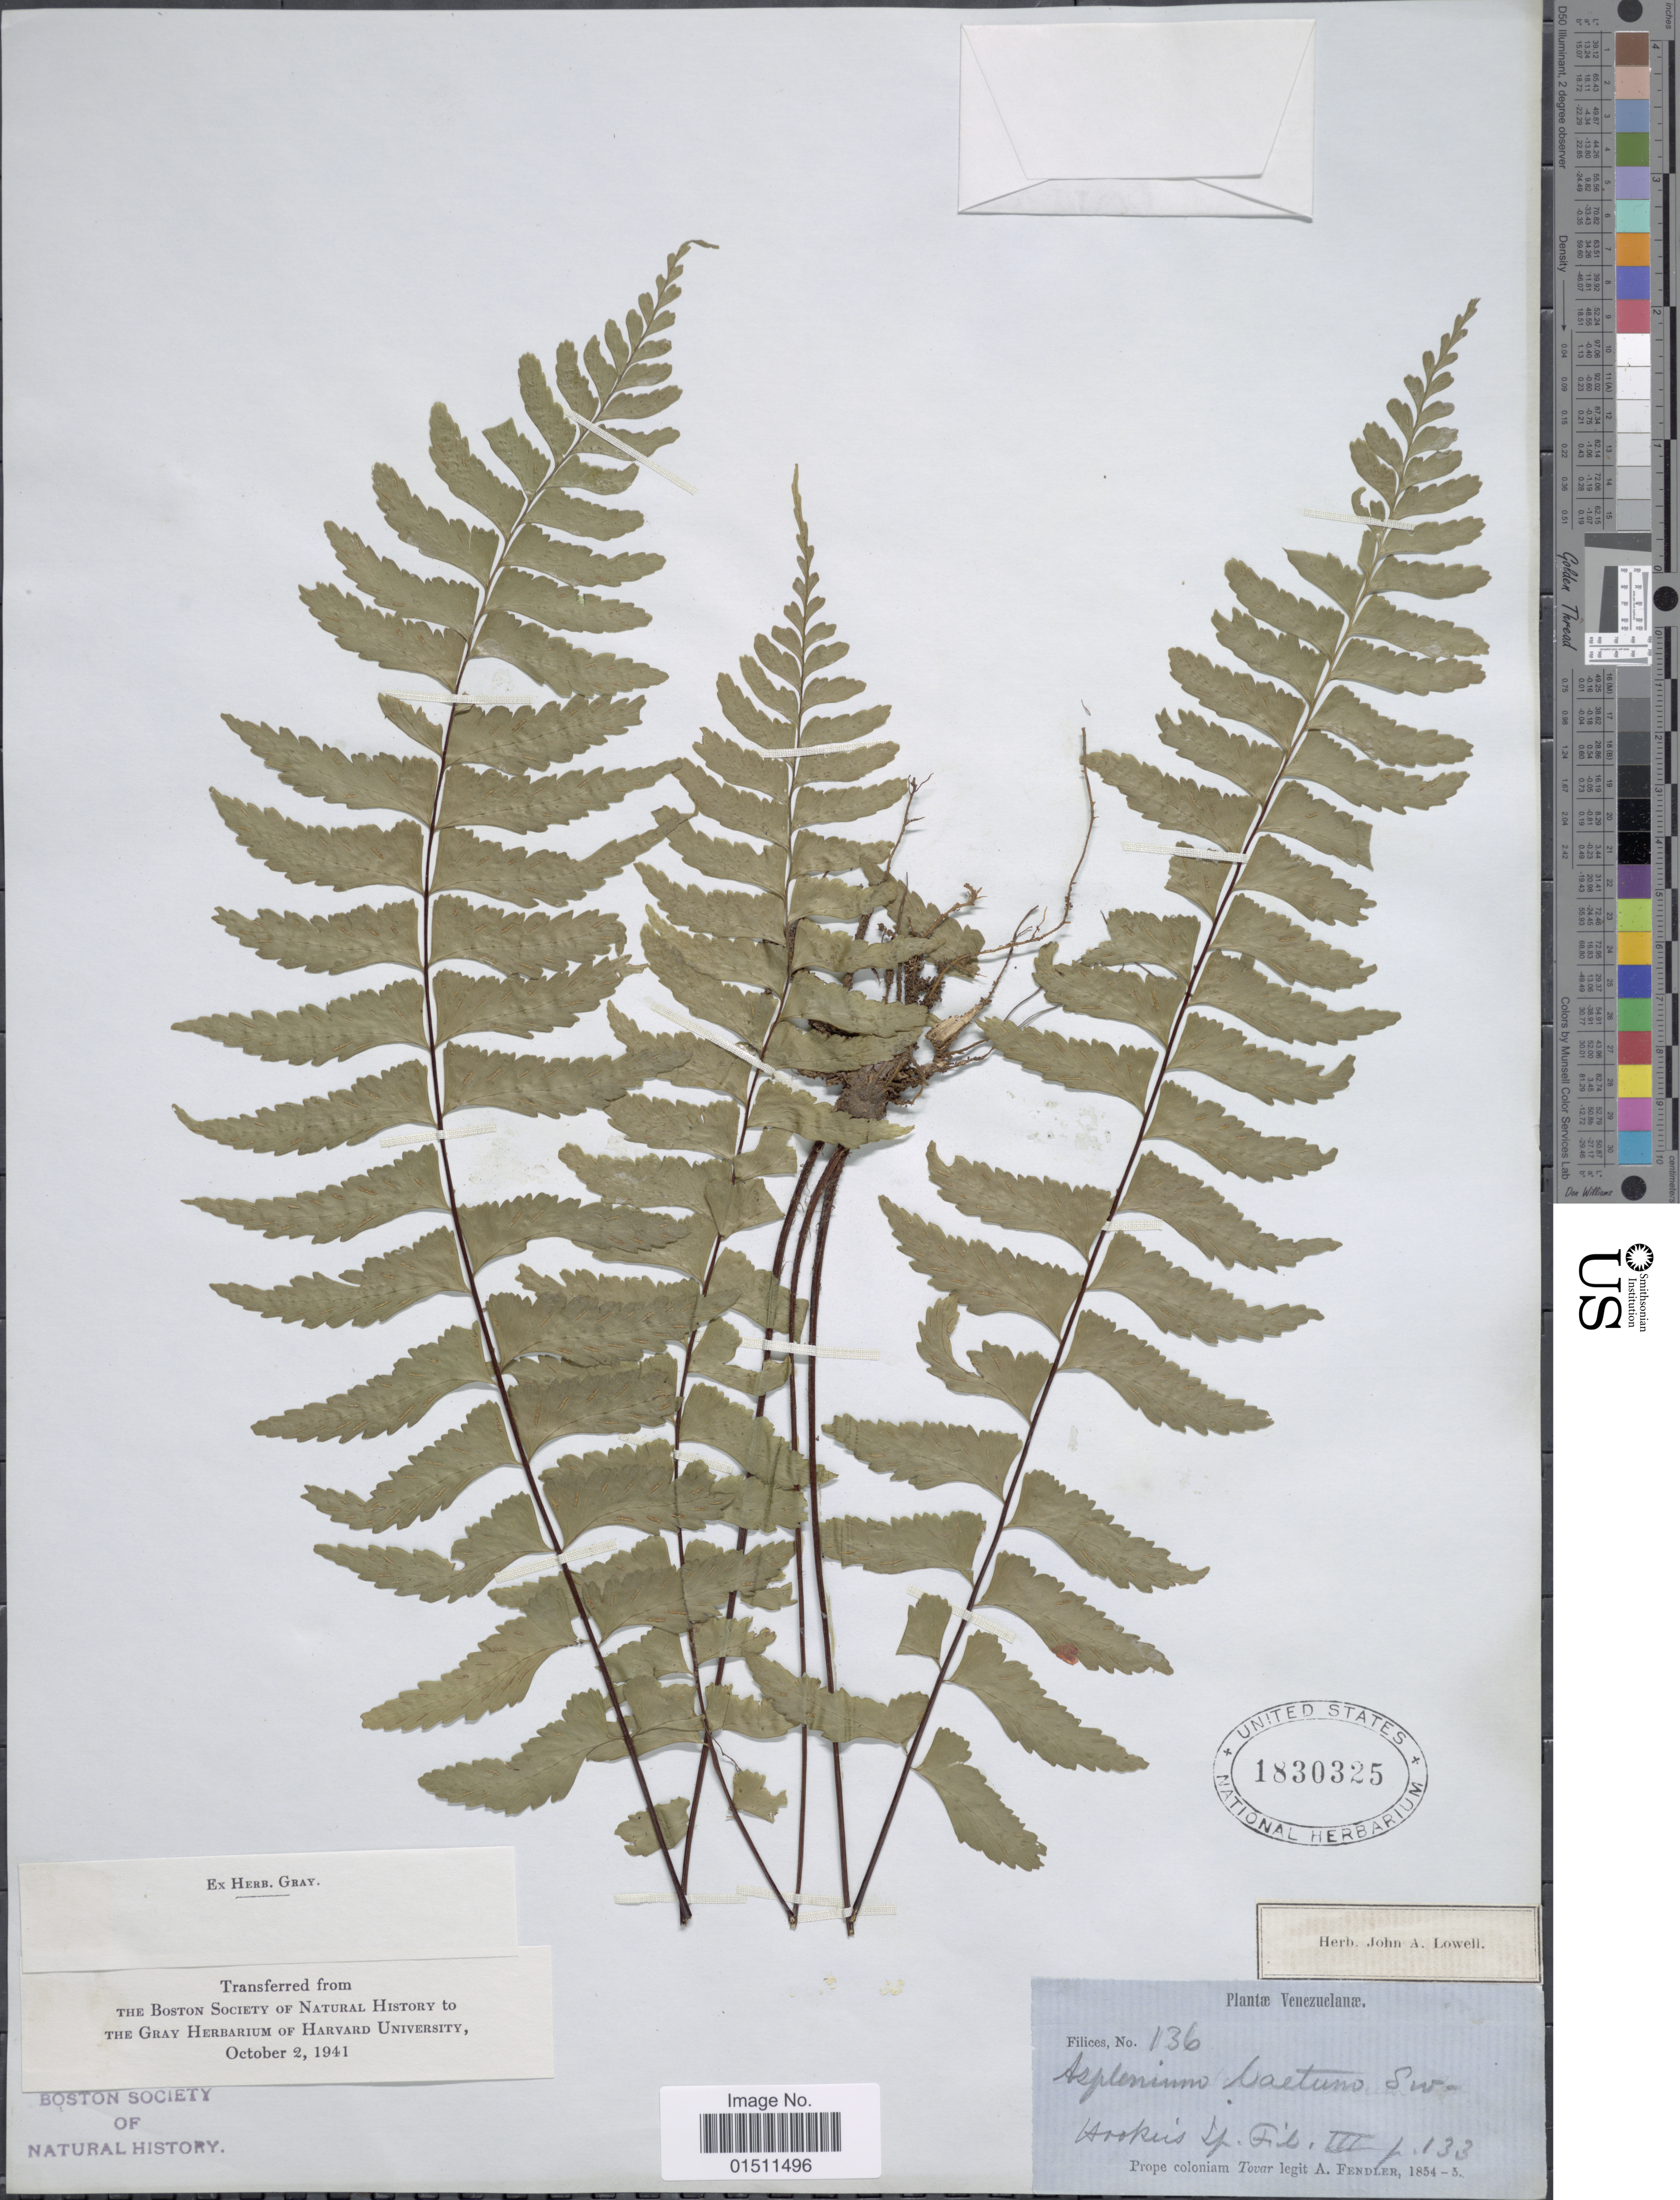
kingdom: Plantae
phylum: Tracheophyta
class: Polypodiopsida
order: Polypodiales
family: Aspleniaceae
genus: Asplenium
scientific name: Asplenium laetum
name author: Sw.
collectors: A. Fendler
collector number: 136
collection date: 1854/1855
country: Venezuela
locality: Venezuelanae, Prope coloniam Tovar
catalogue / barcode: US 1830325